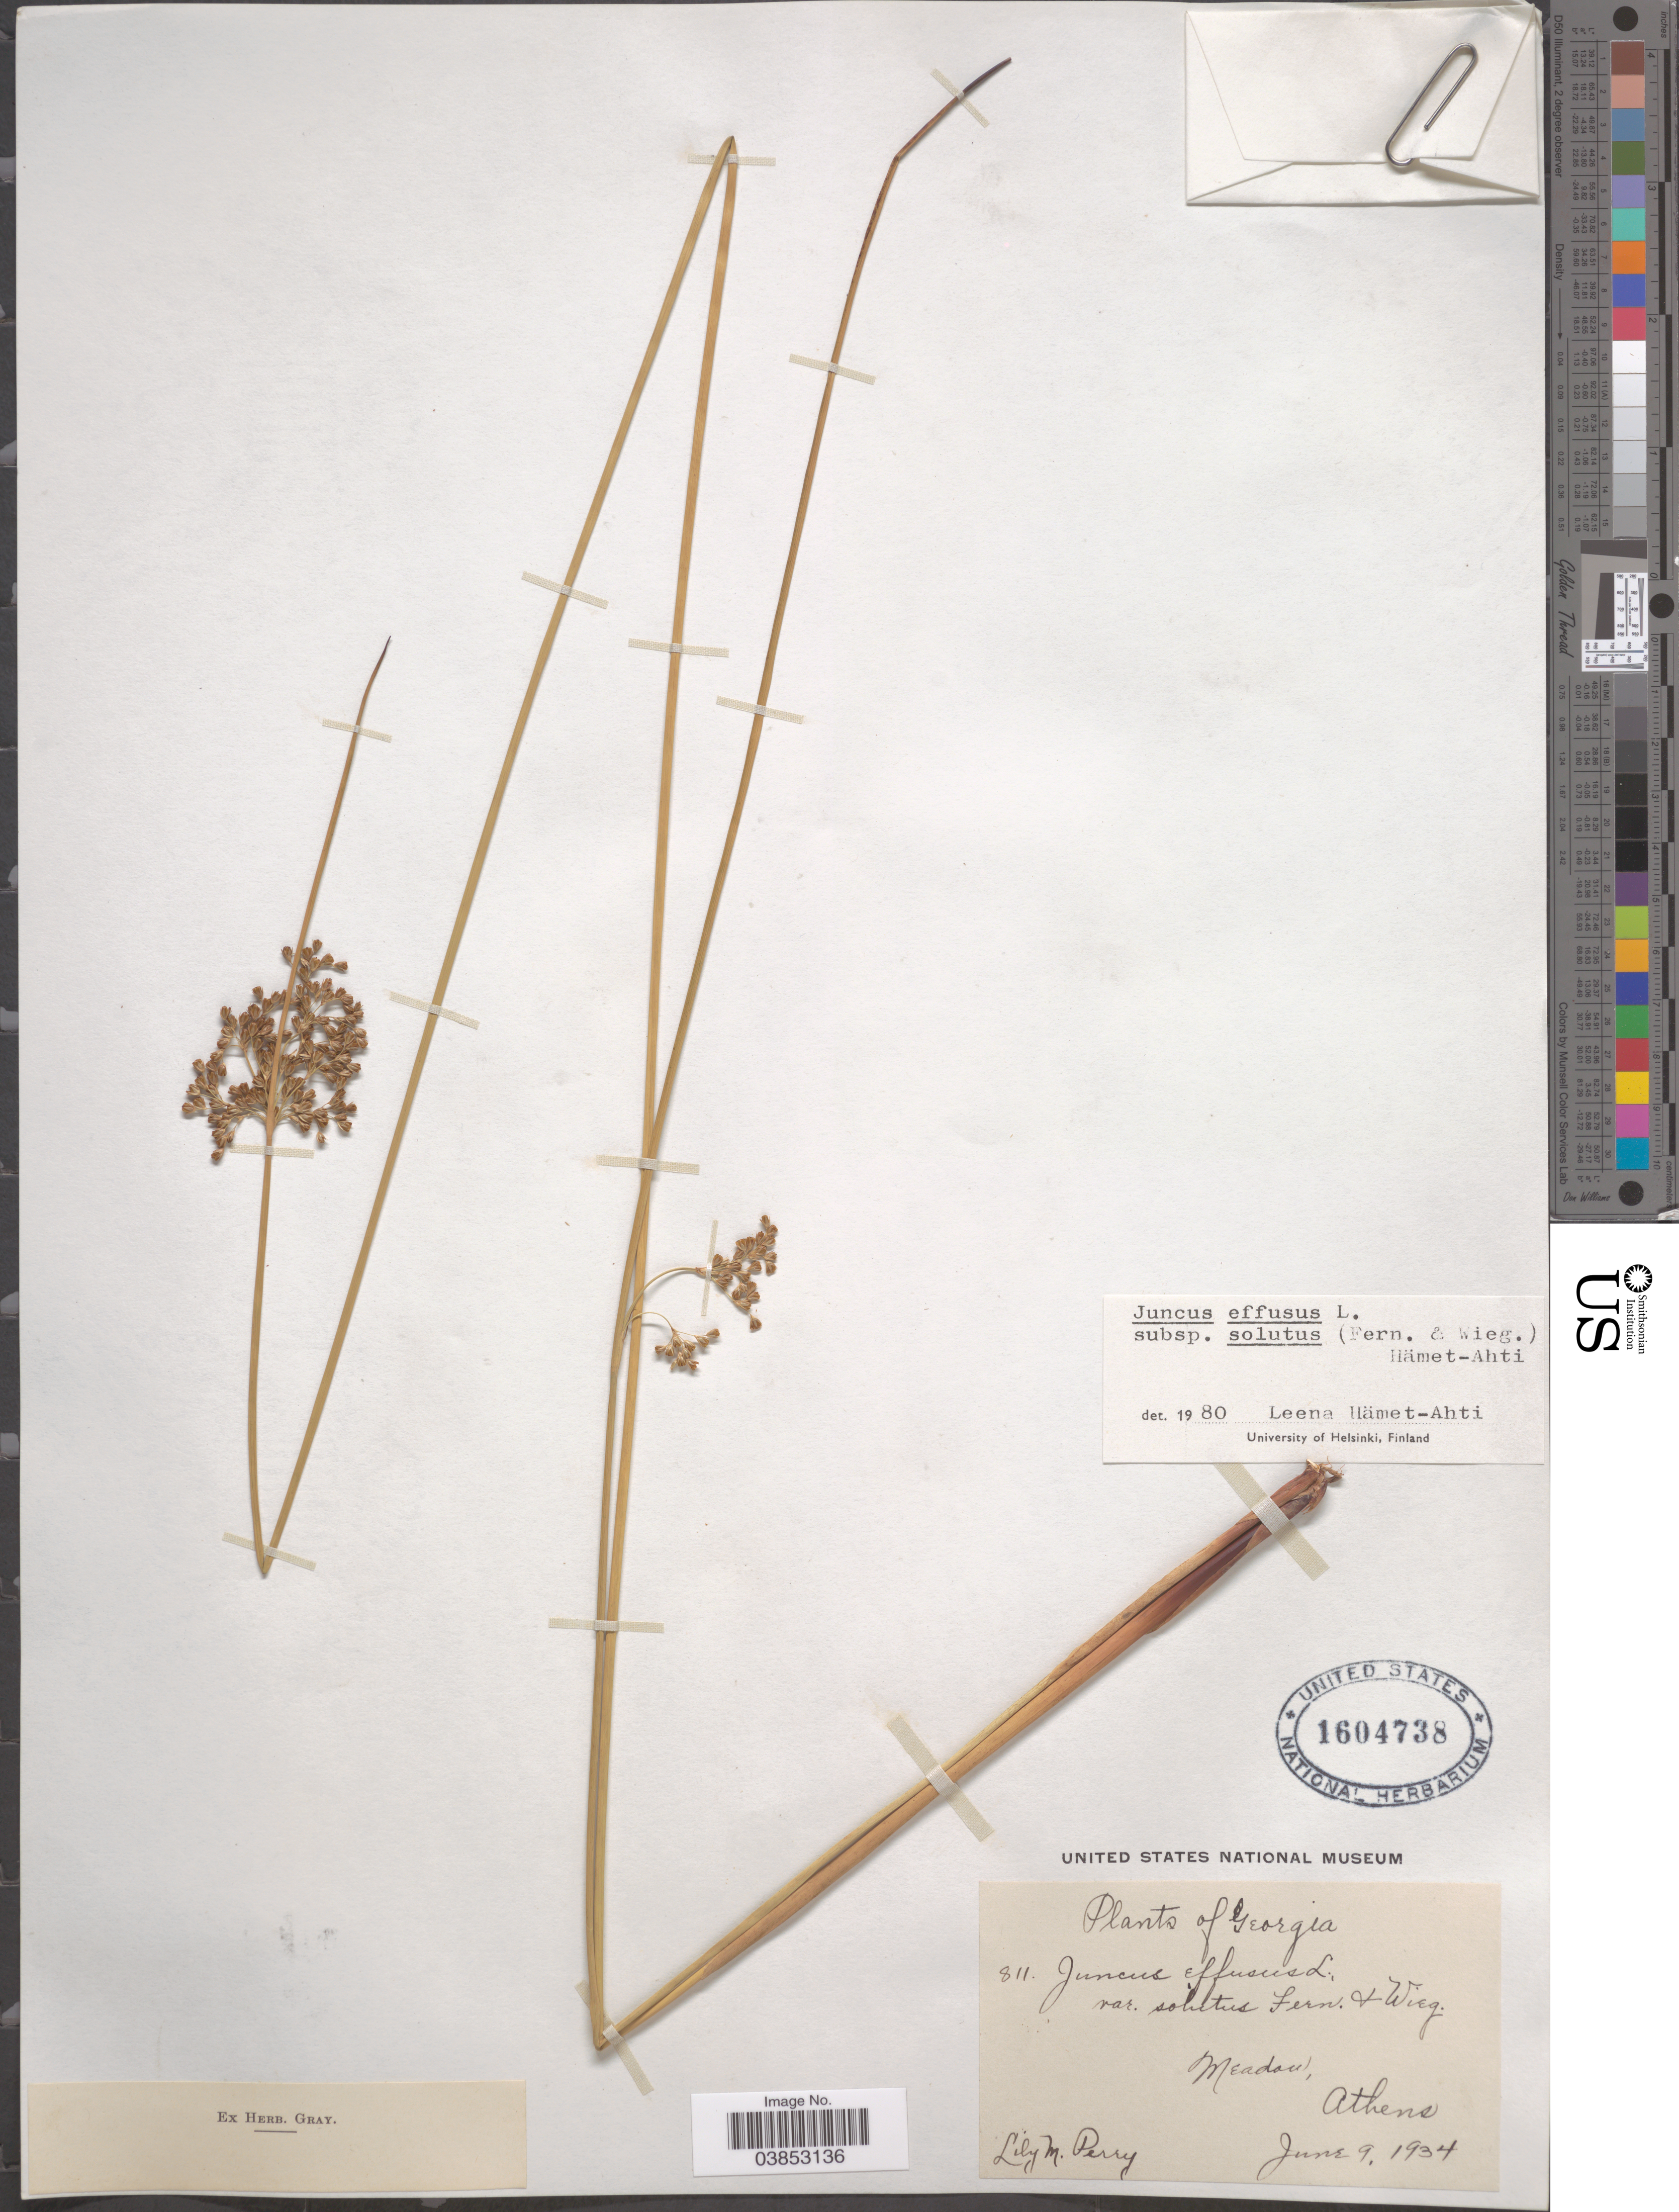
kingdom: Plantae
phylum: Tracheophyta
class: Liliopsida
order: Poales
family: Juncaceae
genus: Juncus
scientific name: Juncus effusus var. solutus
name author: Fernald & Wiegand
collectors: L. M. Perry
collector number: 811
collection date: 1934-06-09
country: United States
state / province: Georgia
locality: Meadow, Athens.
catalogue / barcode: US 1604738